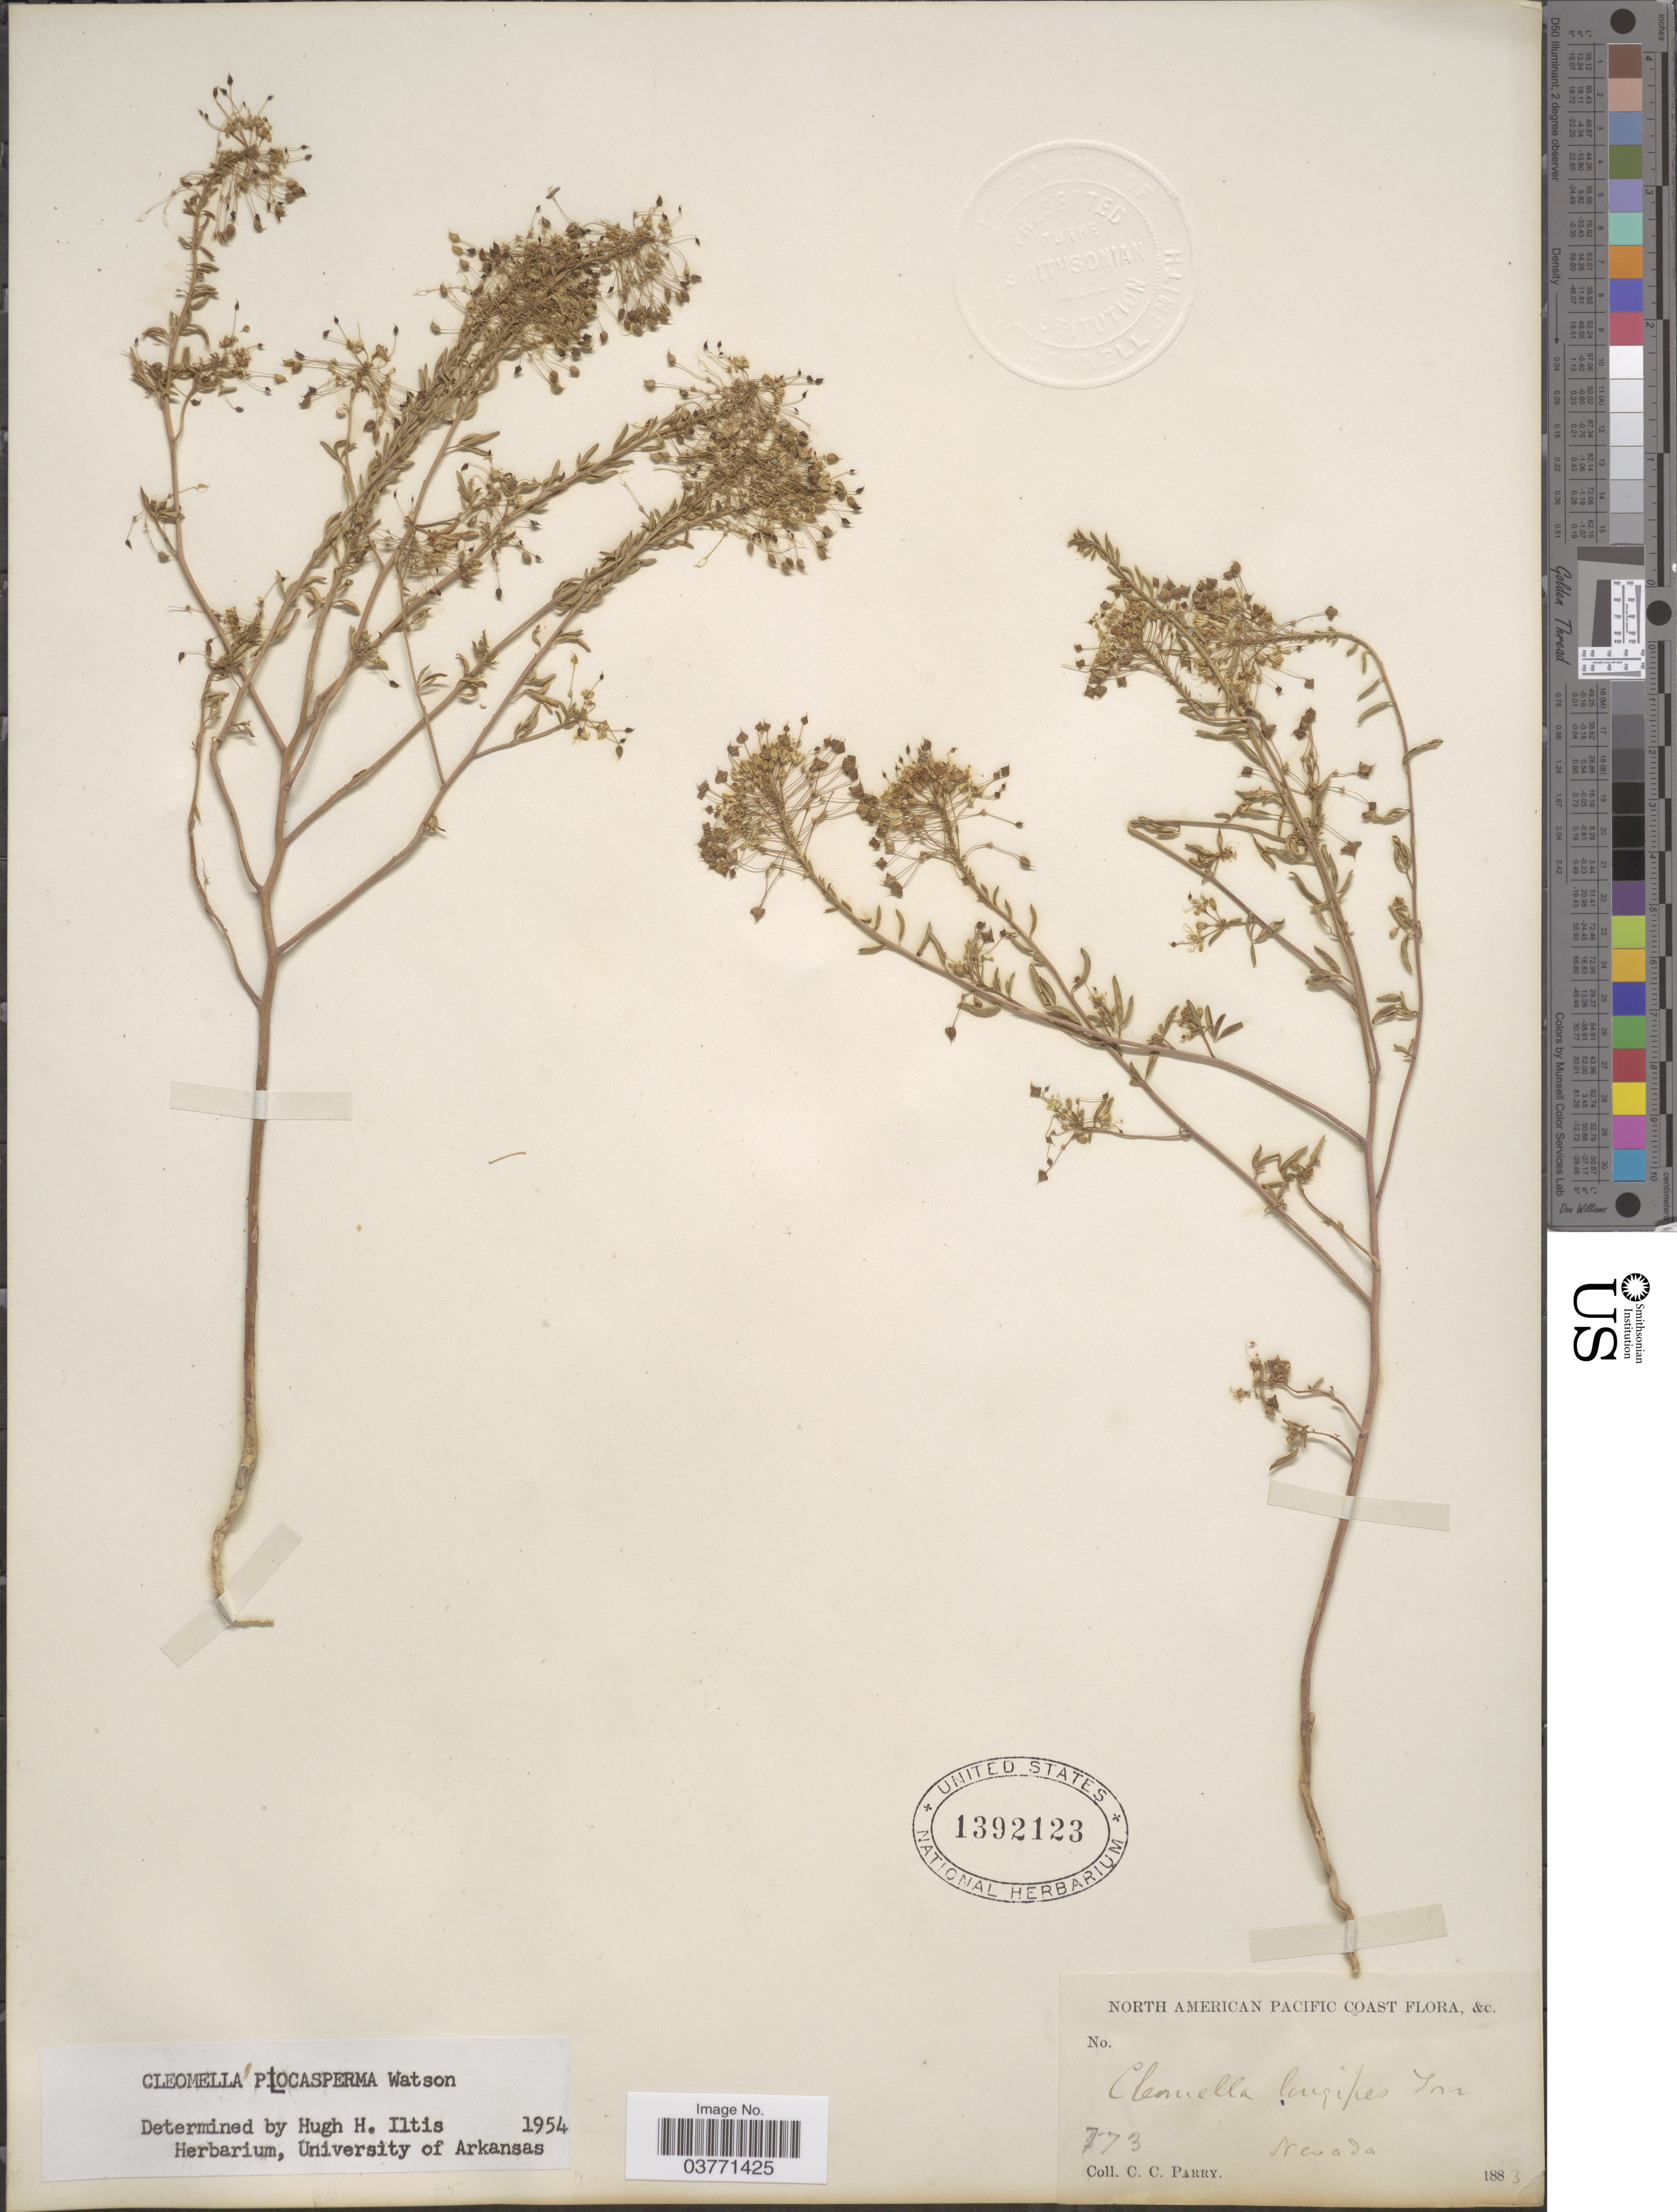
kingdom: Plantae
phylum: Tracheophyta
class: Magnoliopsida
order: Brassicales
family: Cleomaceae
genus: Cleomella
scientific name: Cleomella plocasperma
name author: S. Watson in C. King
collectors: C. C. Parry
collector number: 773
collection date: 1883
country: United States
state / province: Nevada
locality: Pacific Coast.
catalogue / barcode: US 1392123